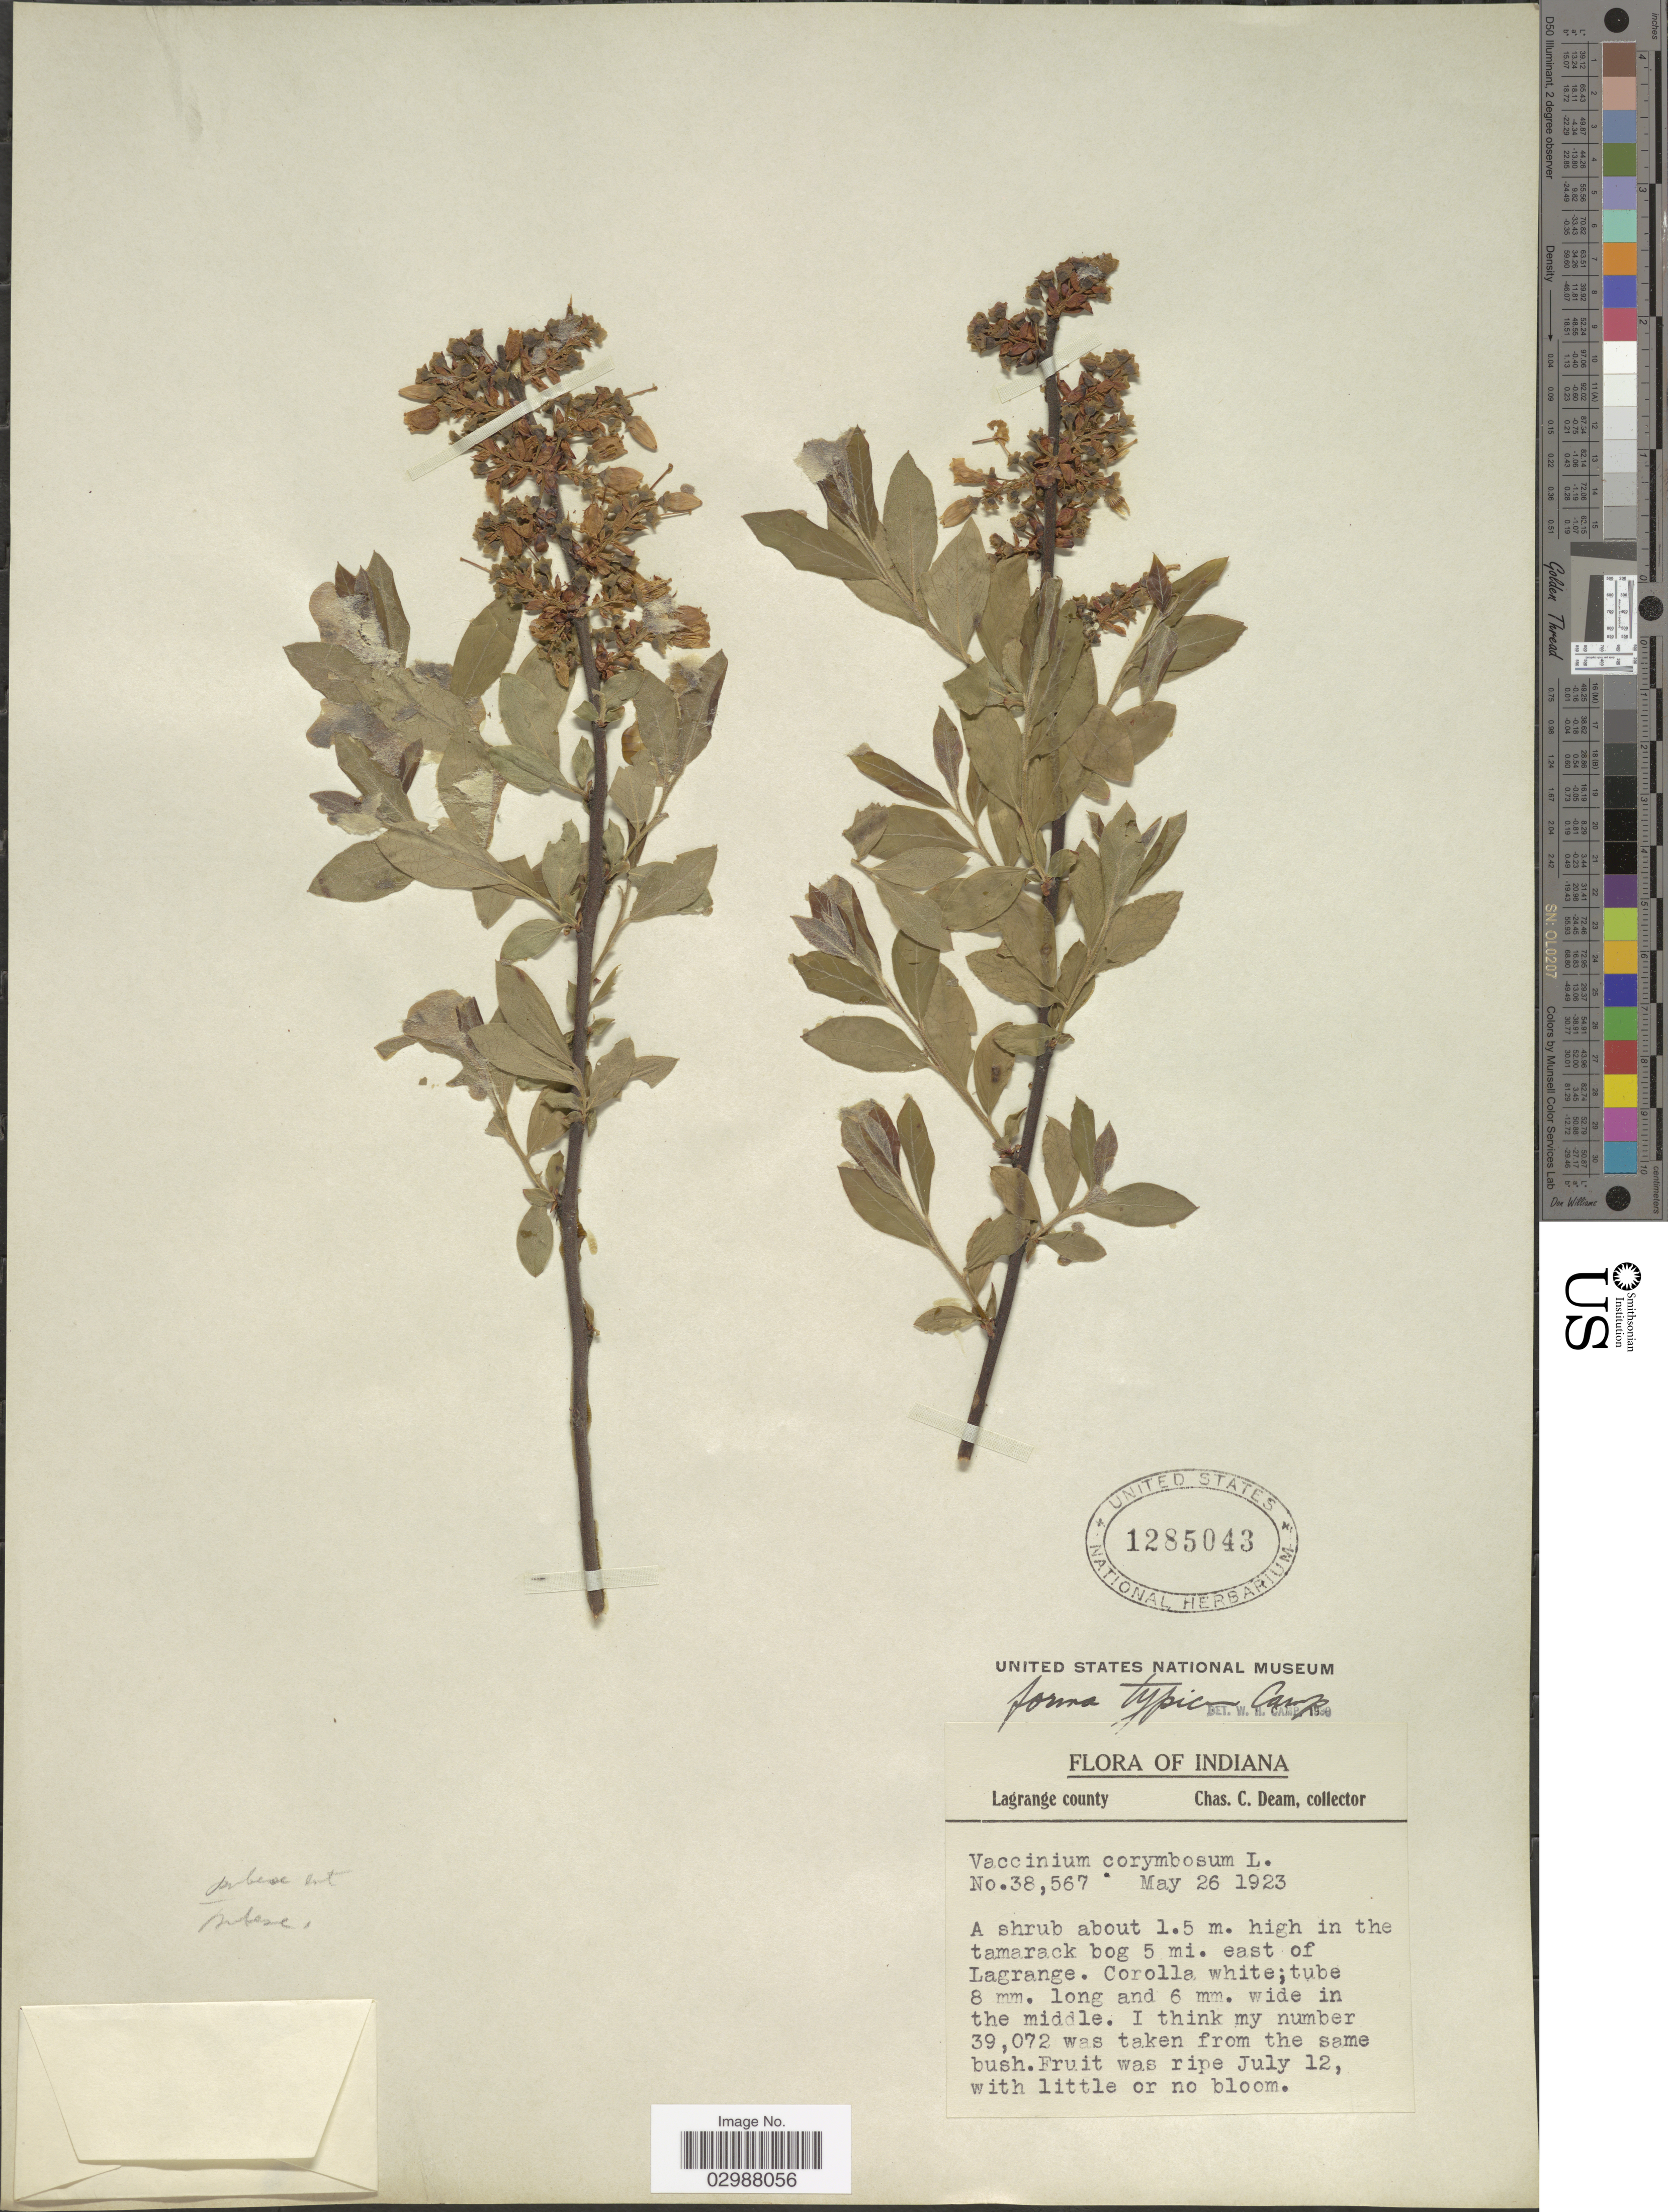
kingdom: Plantae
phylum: Tracheophyta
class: Magnoliopsida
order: Ericales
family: Ericaceae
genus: Vaccinium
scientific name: Vaccinium corymbosum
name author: L.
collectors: C. C. Deam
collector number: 38567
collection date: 1923-05-26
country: United States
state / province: Indiana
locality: Lagrange county. High in the tamarack bog 5 mi. east of Lagrange.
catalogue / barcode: US 1285043